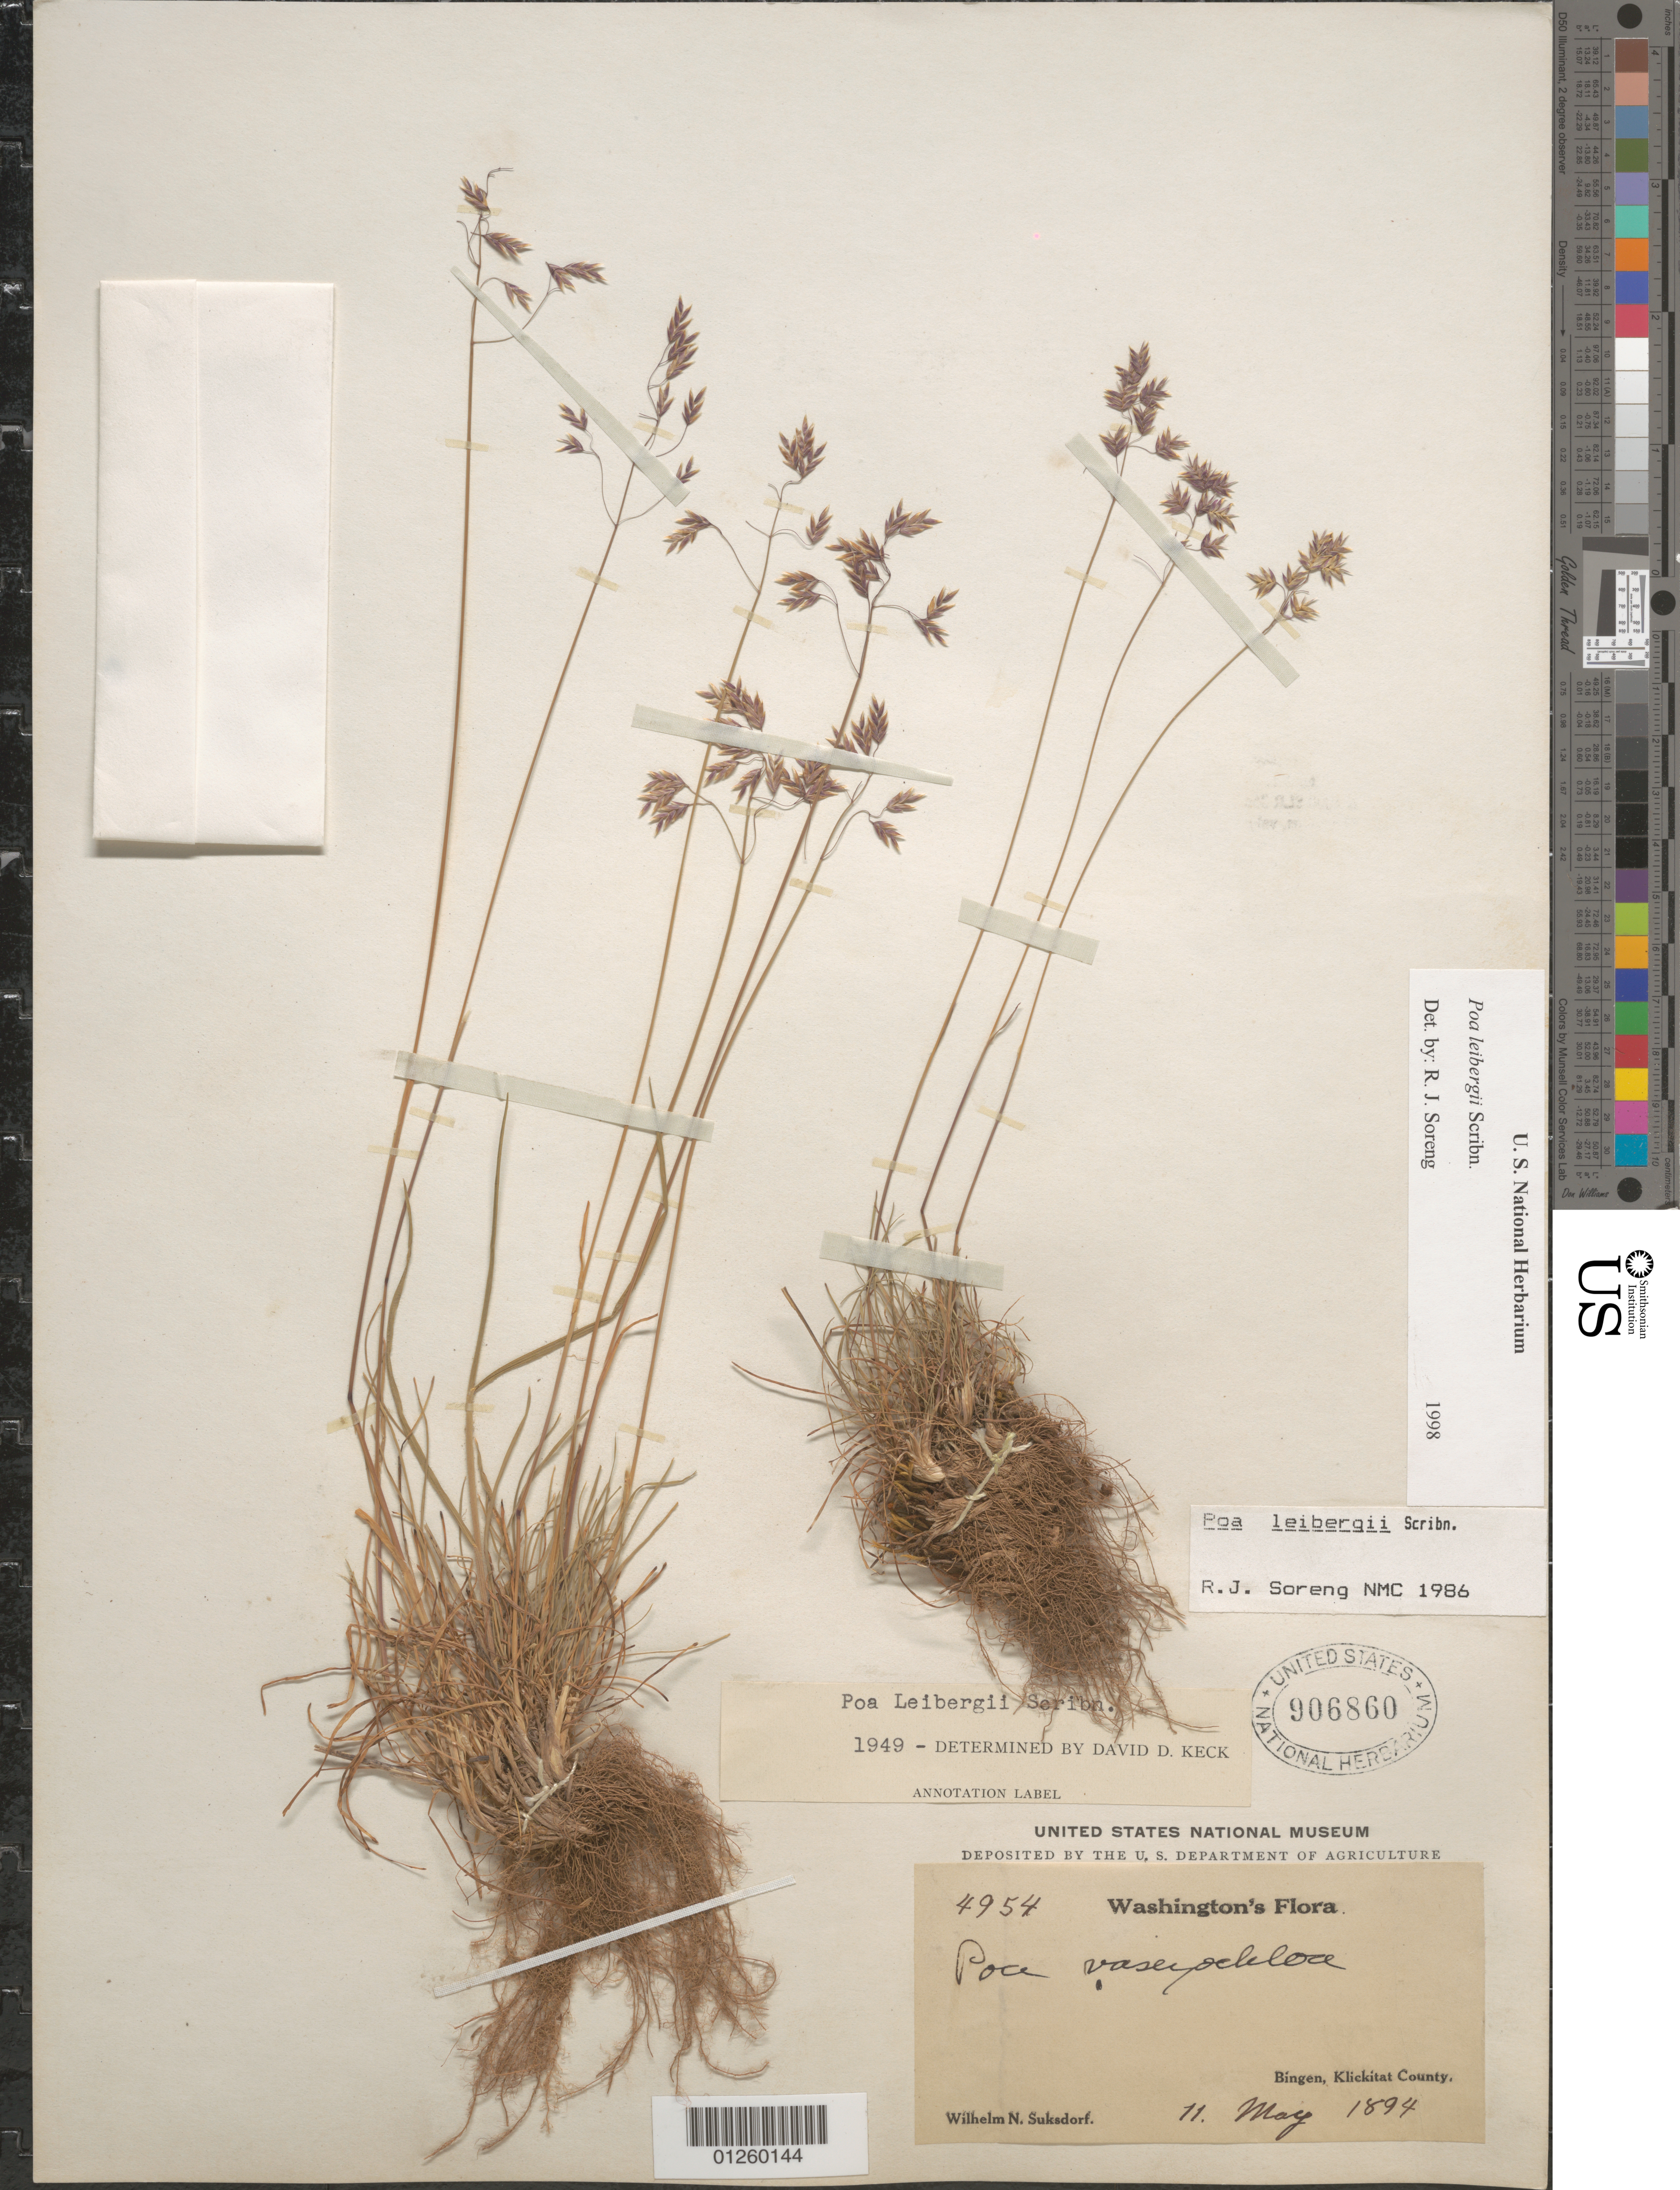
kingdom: Plantae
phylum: Tracheophyta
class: Liliopsida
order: Poales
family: Poaceae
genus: Poa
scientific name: Poa leibergii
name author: Scribn.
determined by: Soreng, Robert J., Research Associate (BOT), Smithsonian Institution - National Museum of Natural History (UNITED STATES)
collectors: W. N. Suksdorf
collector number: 4954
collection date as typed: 11. May 1894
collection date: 1894-05-11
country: United States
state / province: Washington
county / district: Klickitat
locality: Bingen, Klickitat County.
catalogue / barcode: US 906860